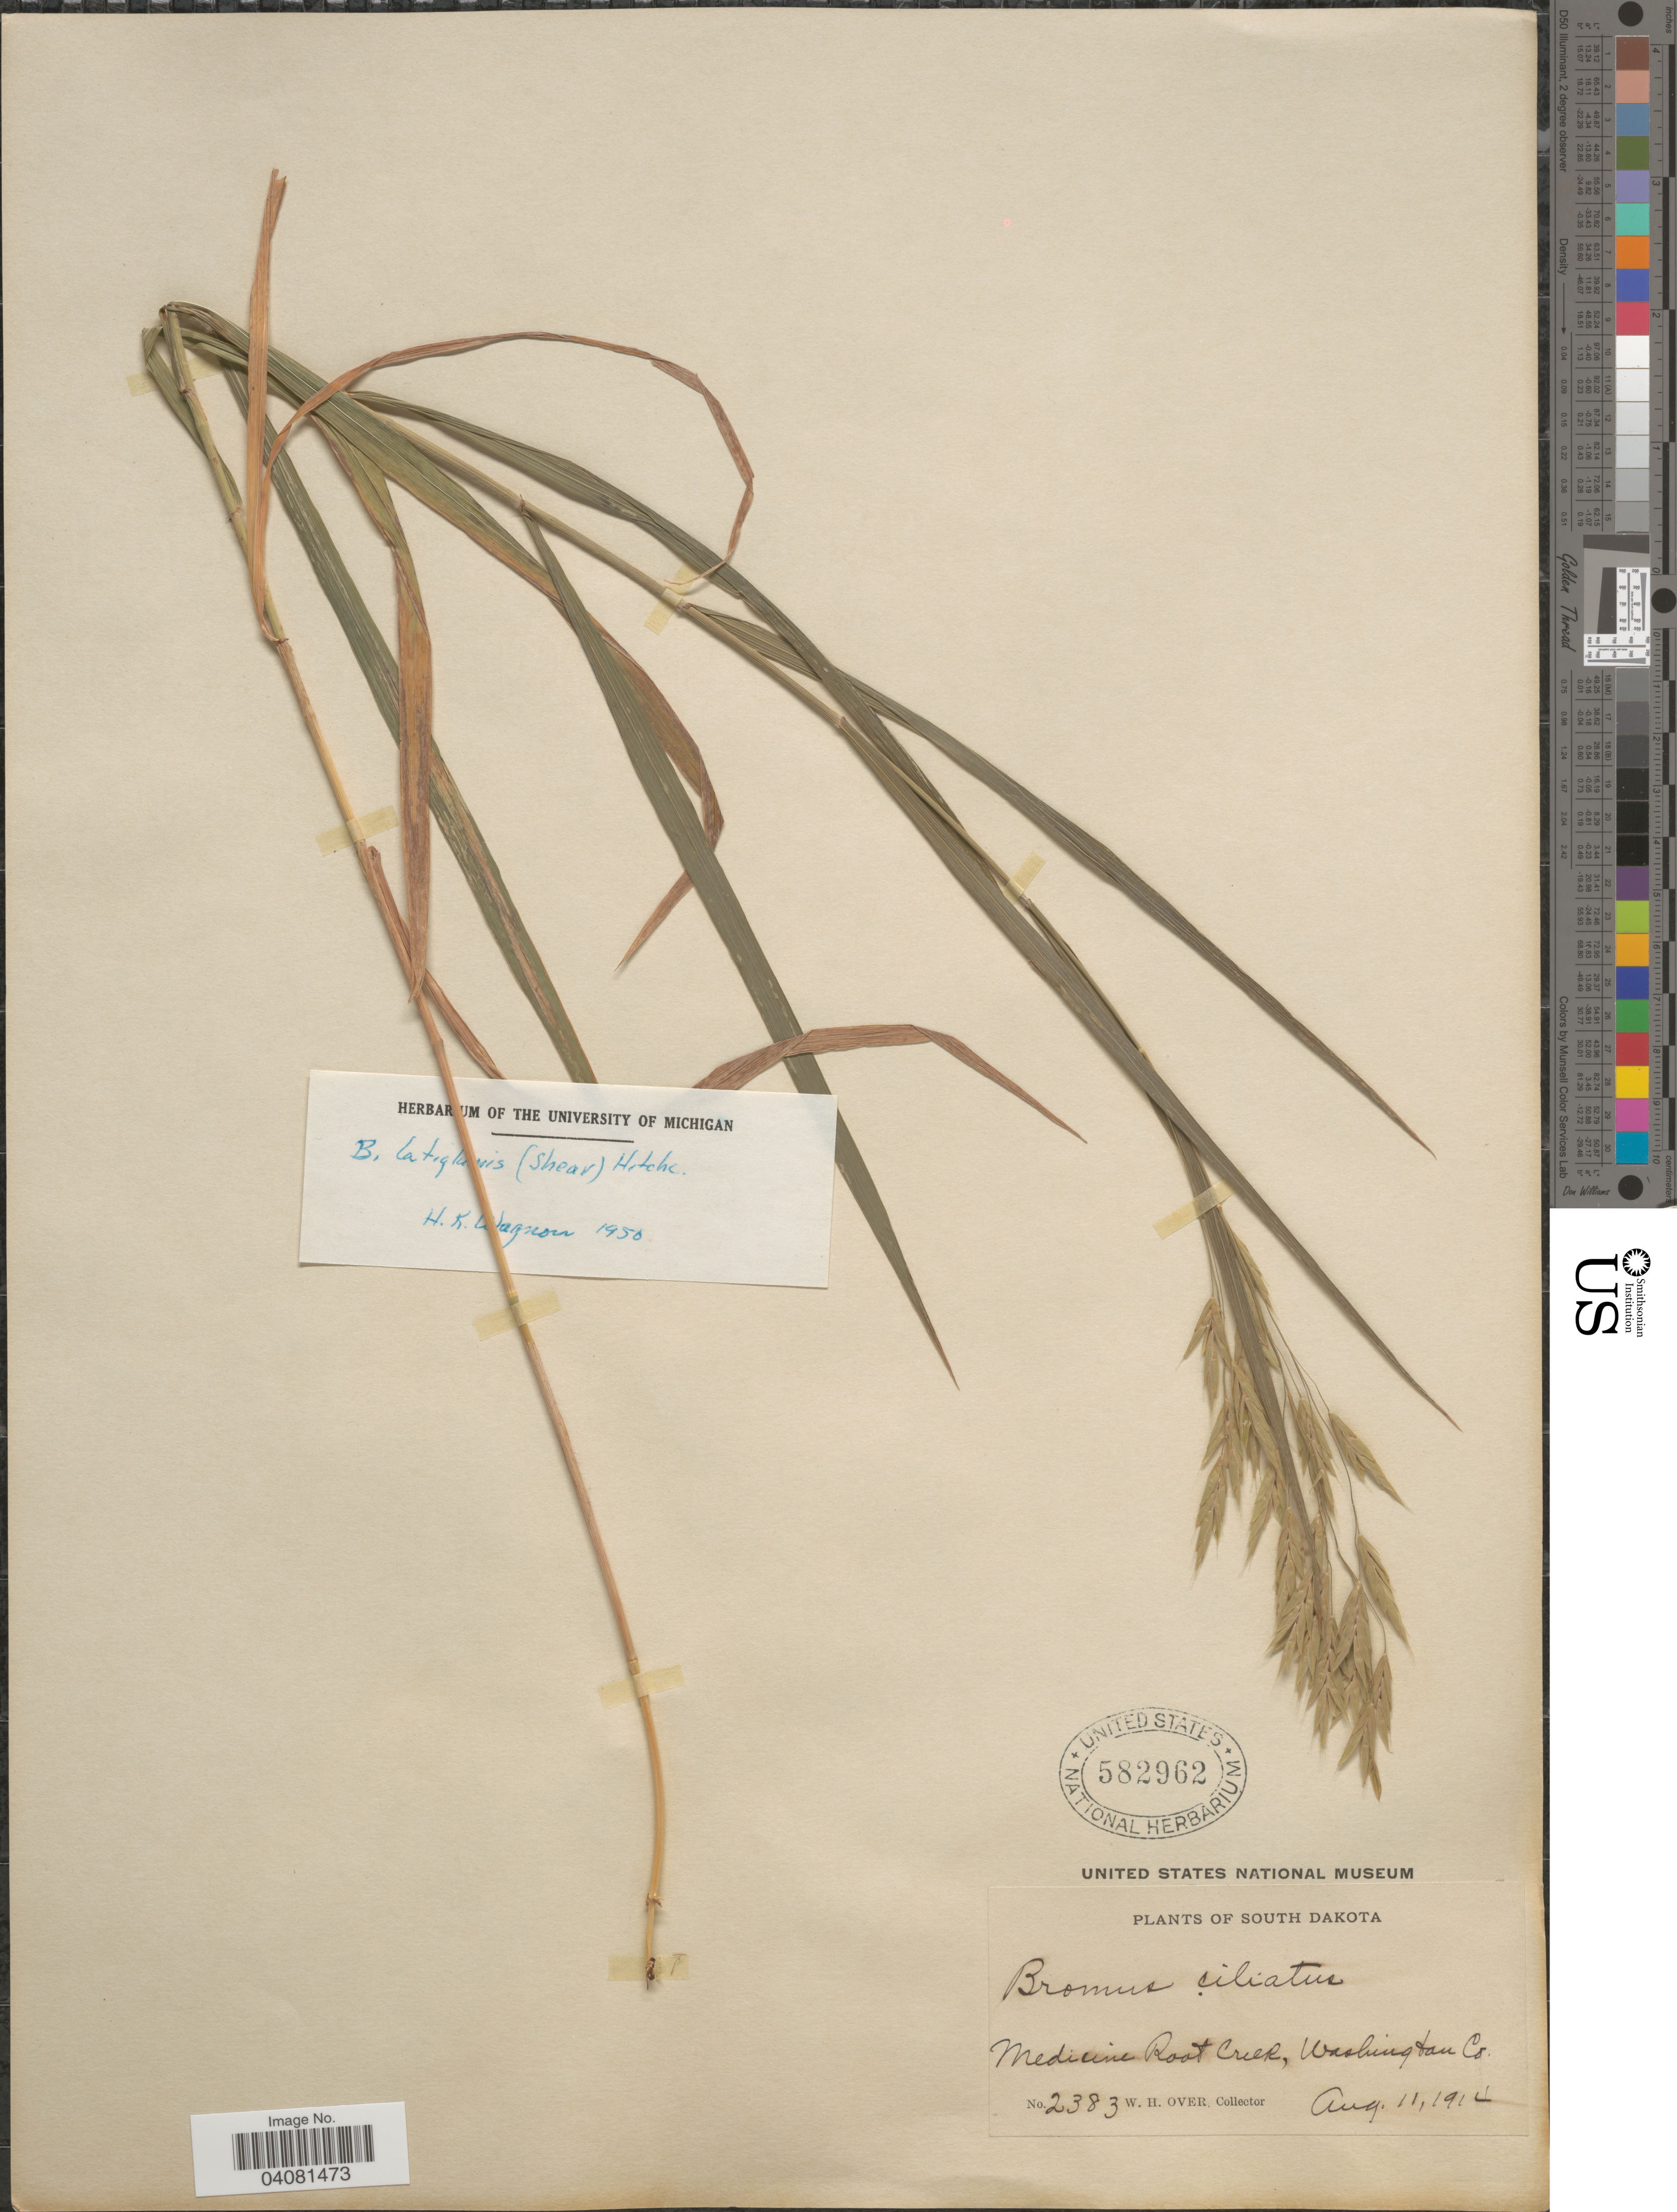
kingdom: Plantae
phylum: Tracheophyta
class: Liliopsida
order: Poales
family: Poaceae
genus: Bromus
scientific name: Bromus ciliatus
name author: L.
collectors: W. Over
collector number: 2383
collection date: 1914-08-11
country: United States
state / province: South Dakota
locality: Medicine Root Creek, Washington Co.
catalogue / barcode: US 582962